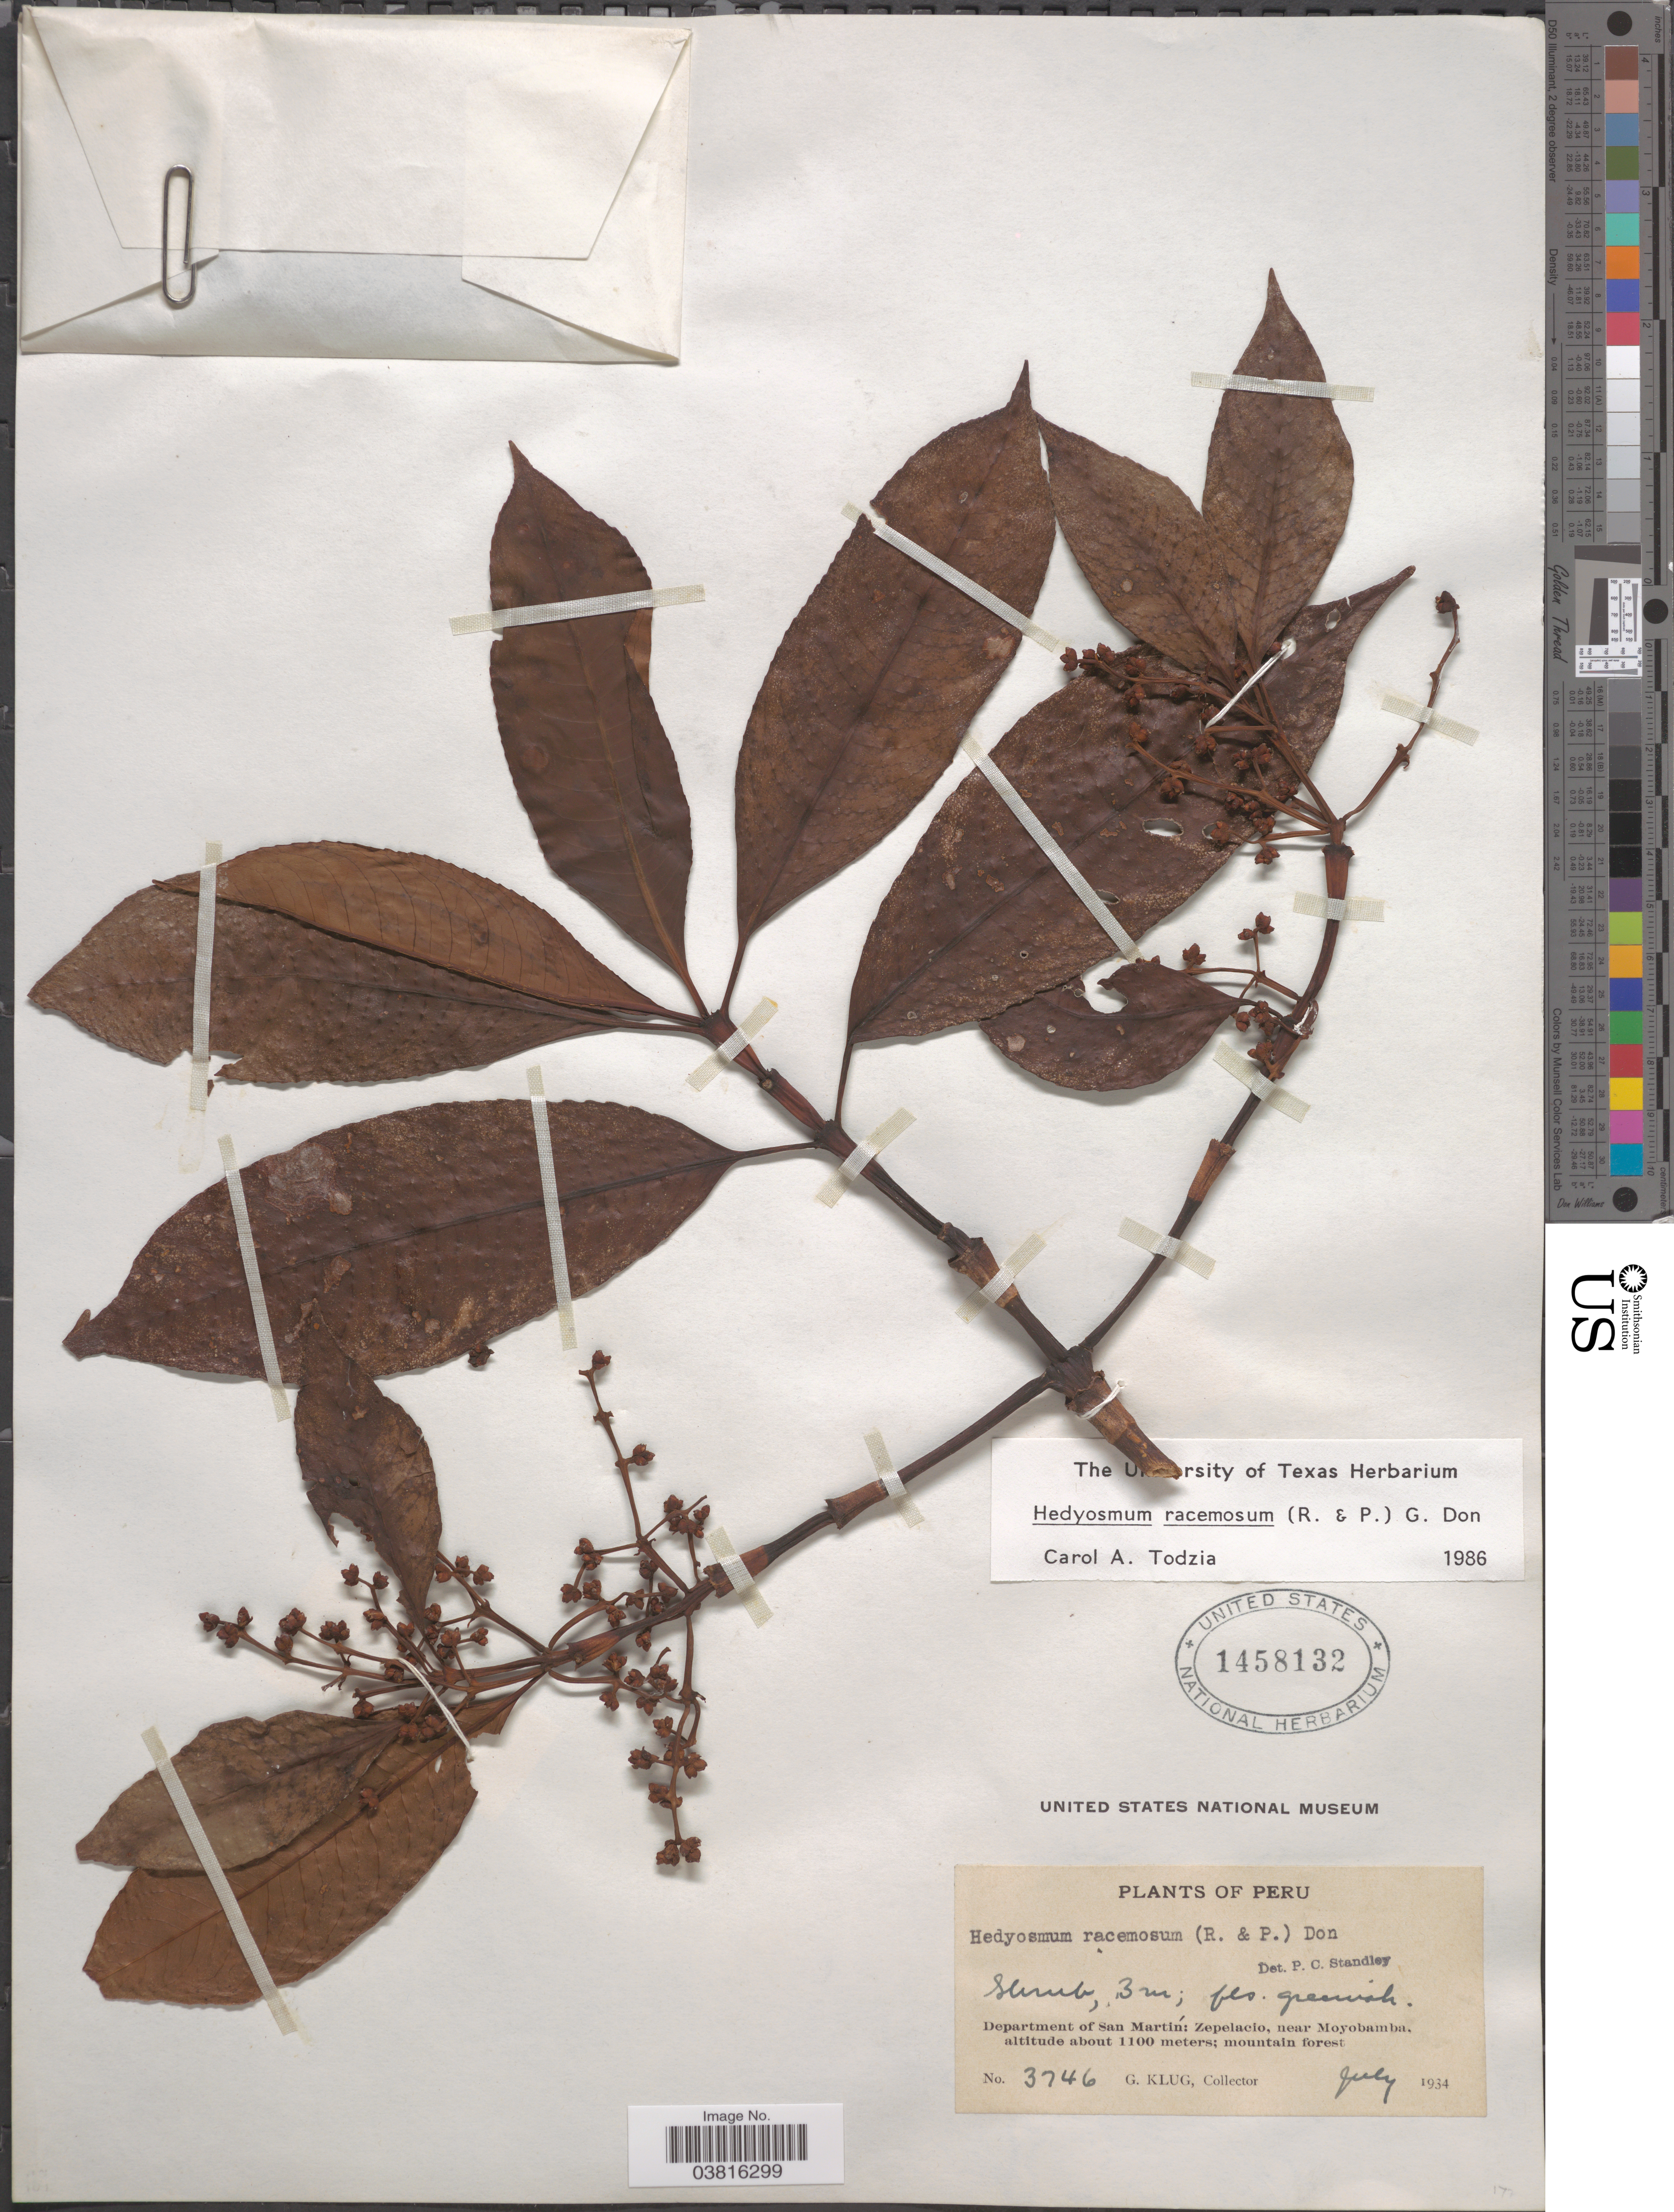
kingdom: Plantae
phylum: Tracheophyta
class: Magnoliopsida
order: Chloranthales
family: Chloranthaceae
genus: Hedyosmum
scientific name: Hedyosmum racemosum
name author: (Ruiz & Pav.) G. Don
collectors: G. Klug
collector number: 3746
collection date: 1934-07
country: Peru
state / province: San Martín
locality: Department of San Martín: Zepelacio, near Moyobamba.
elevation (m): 1100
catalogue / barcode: US 1458132